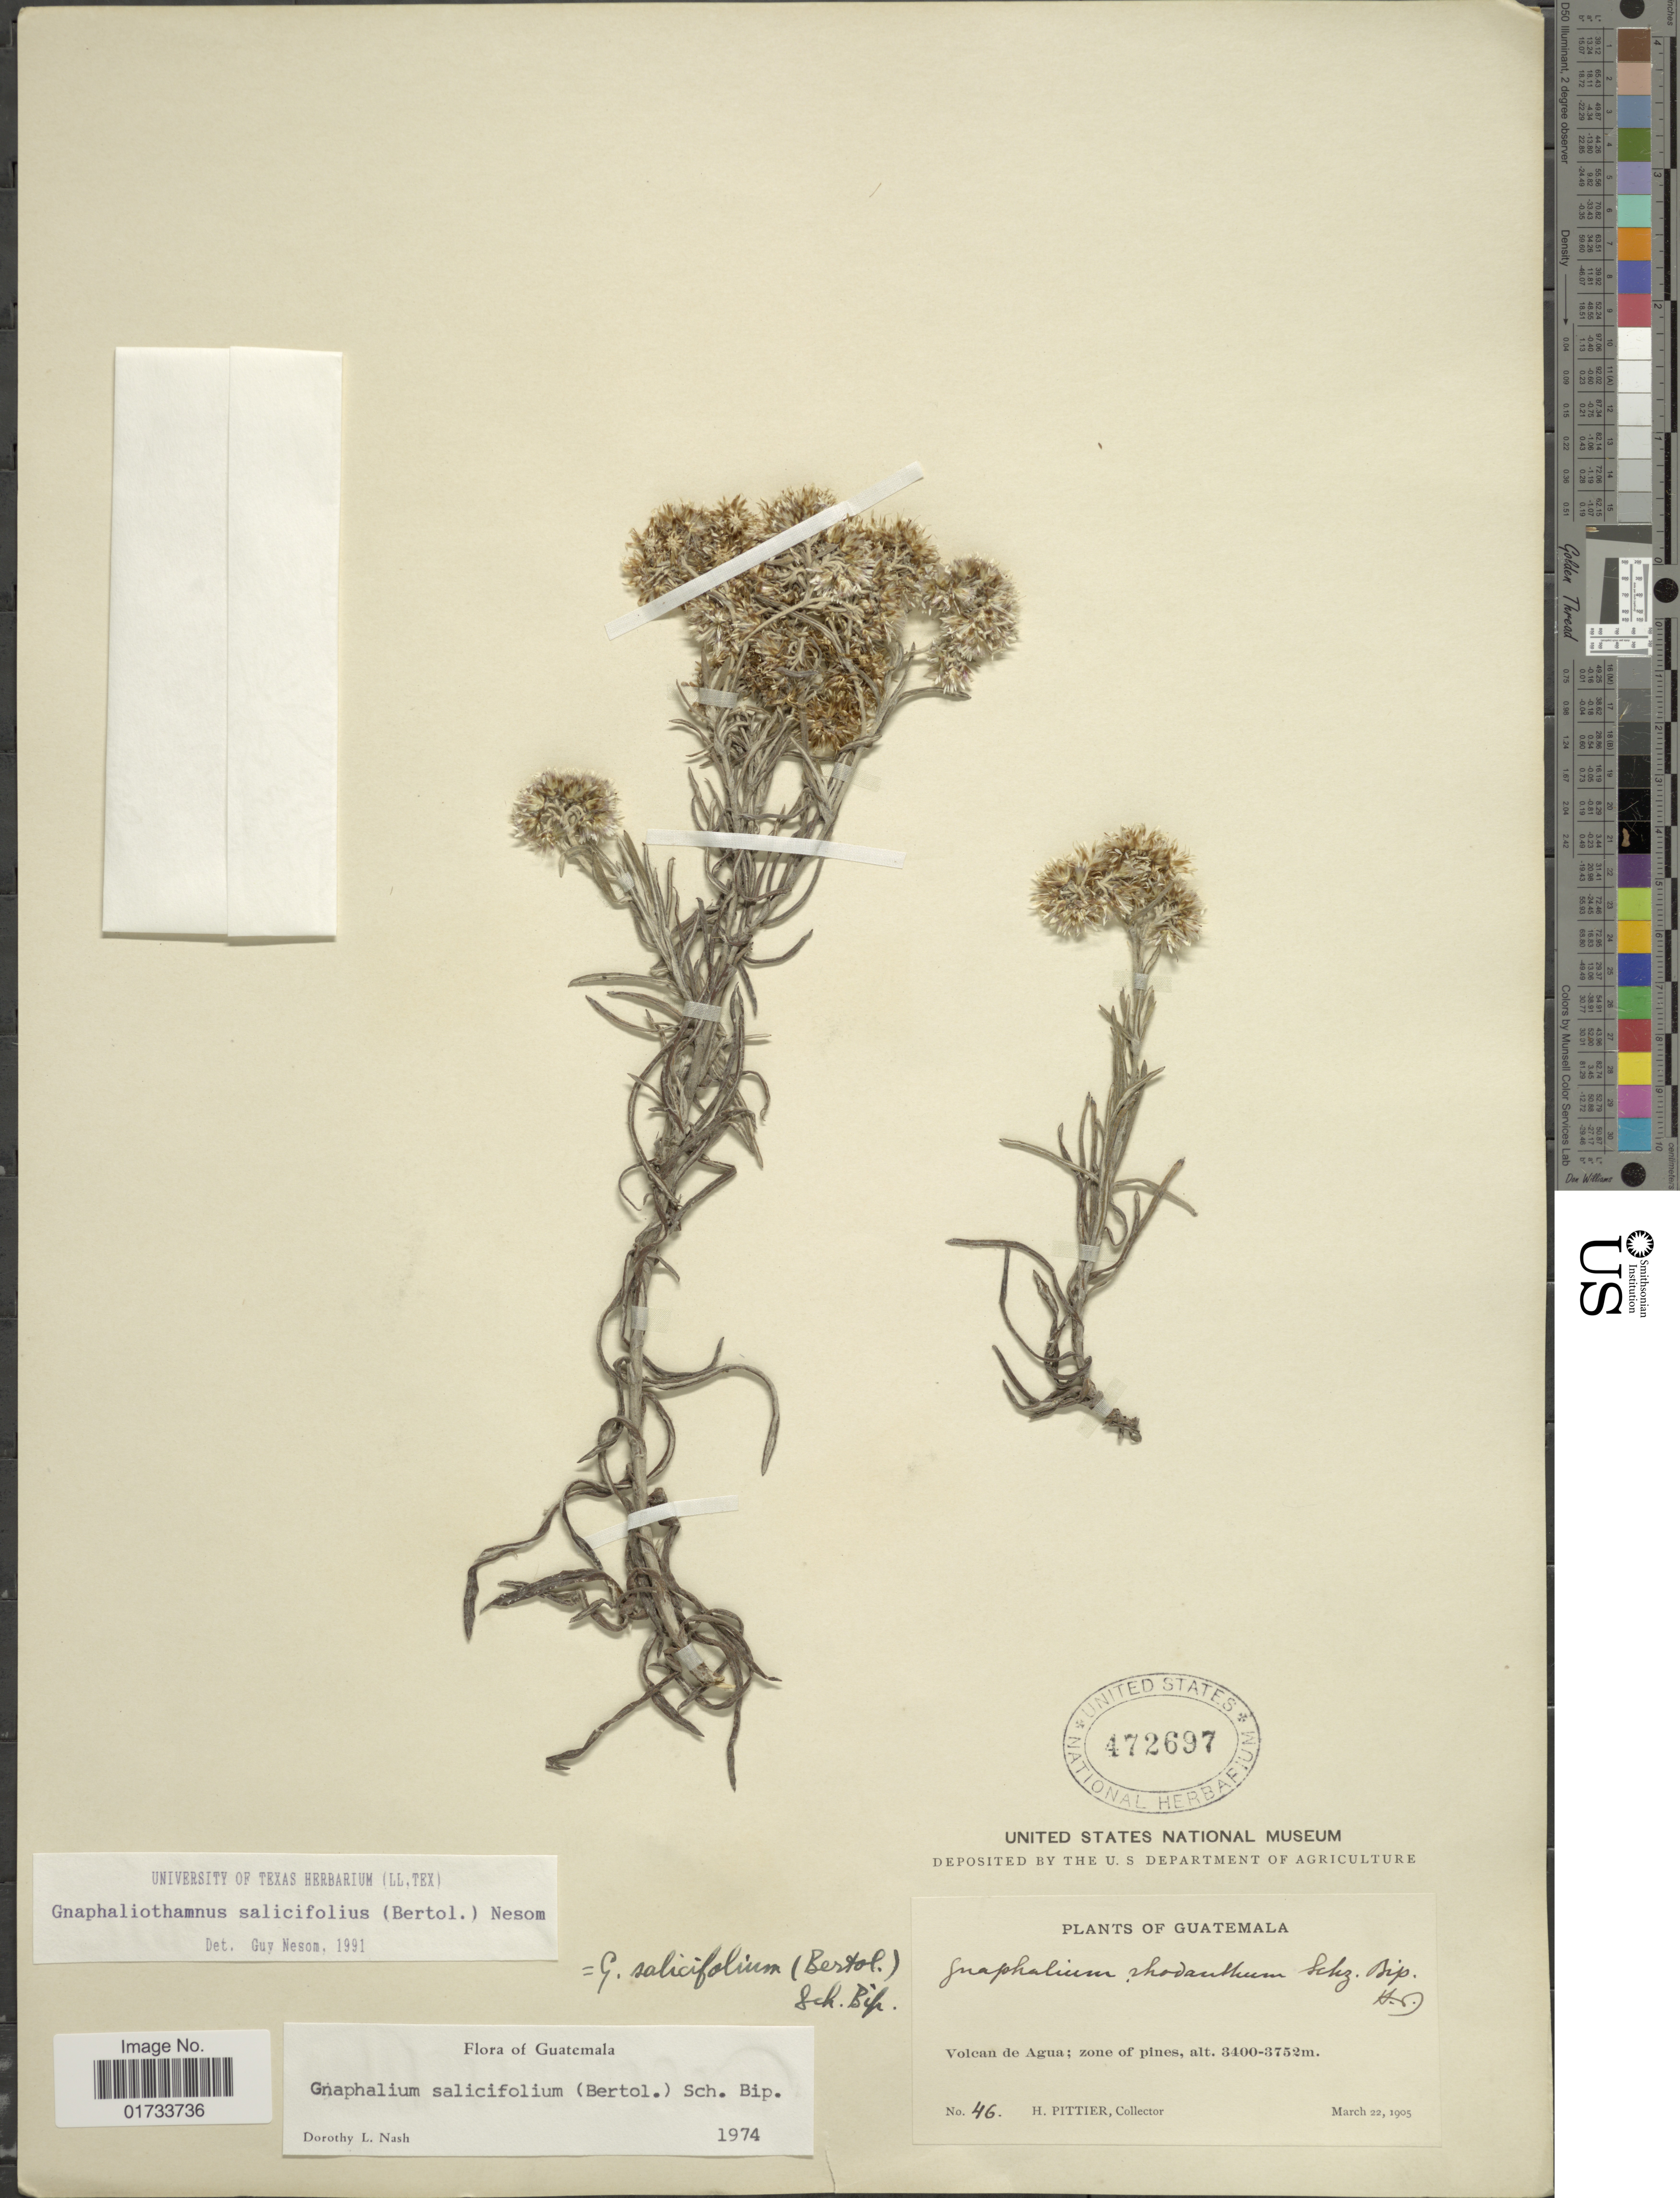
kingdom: Plantae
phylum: Tracheophyta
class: Magnoliopsida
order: Asterales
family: Asteraceae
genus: Chionolaena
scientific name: Chionolaena salicifolia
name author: (Bertol.) G.L. Nesom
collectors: H. F. Pittier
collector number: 46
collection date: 1905-03-22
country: Guatemala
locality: Volcan de Agua; zone of pines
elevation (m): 3400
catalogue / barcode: US 472697